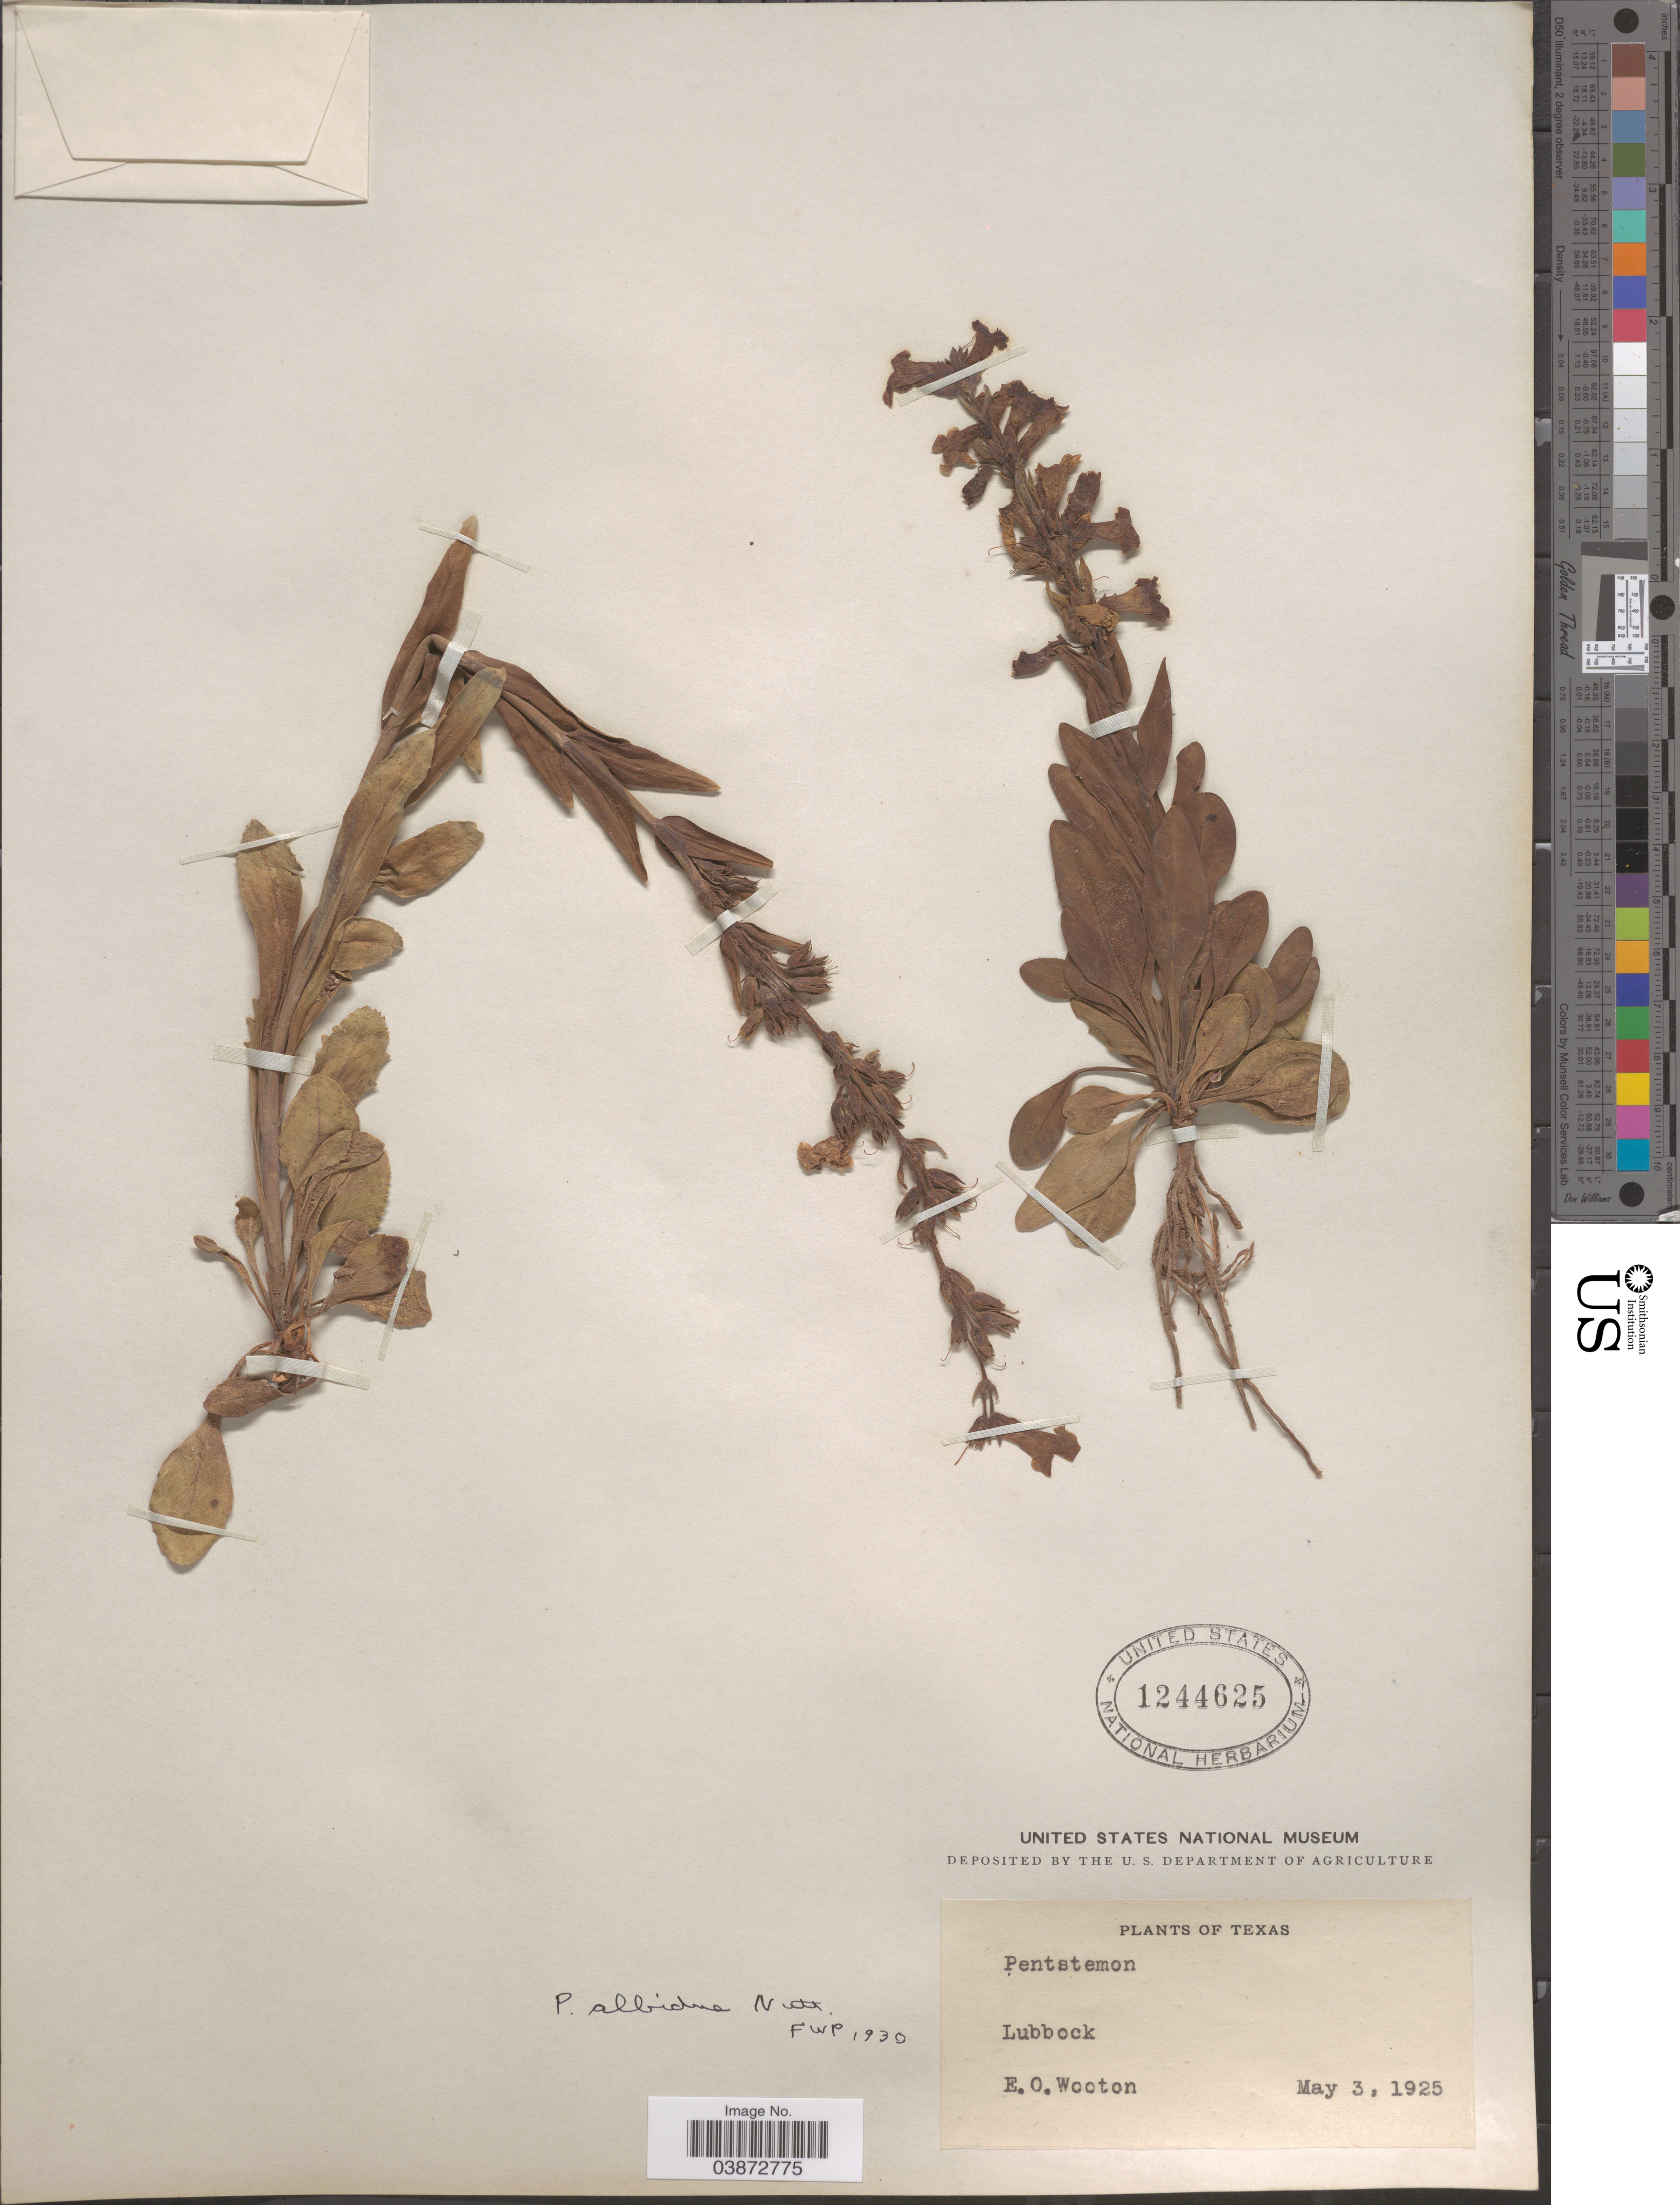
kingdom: Plantae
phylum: Tracheophyta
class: Magnoliopsida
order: Lamiales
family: Plantaginaceae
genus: Penstemon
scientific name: Penstemon albidus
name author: Nutt.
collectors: E. O. Wooton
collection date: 1925-05-03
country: United States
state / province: Texas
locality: Lubbock.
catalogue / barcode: US 1244625